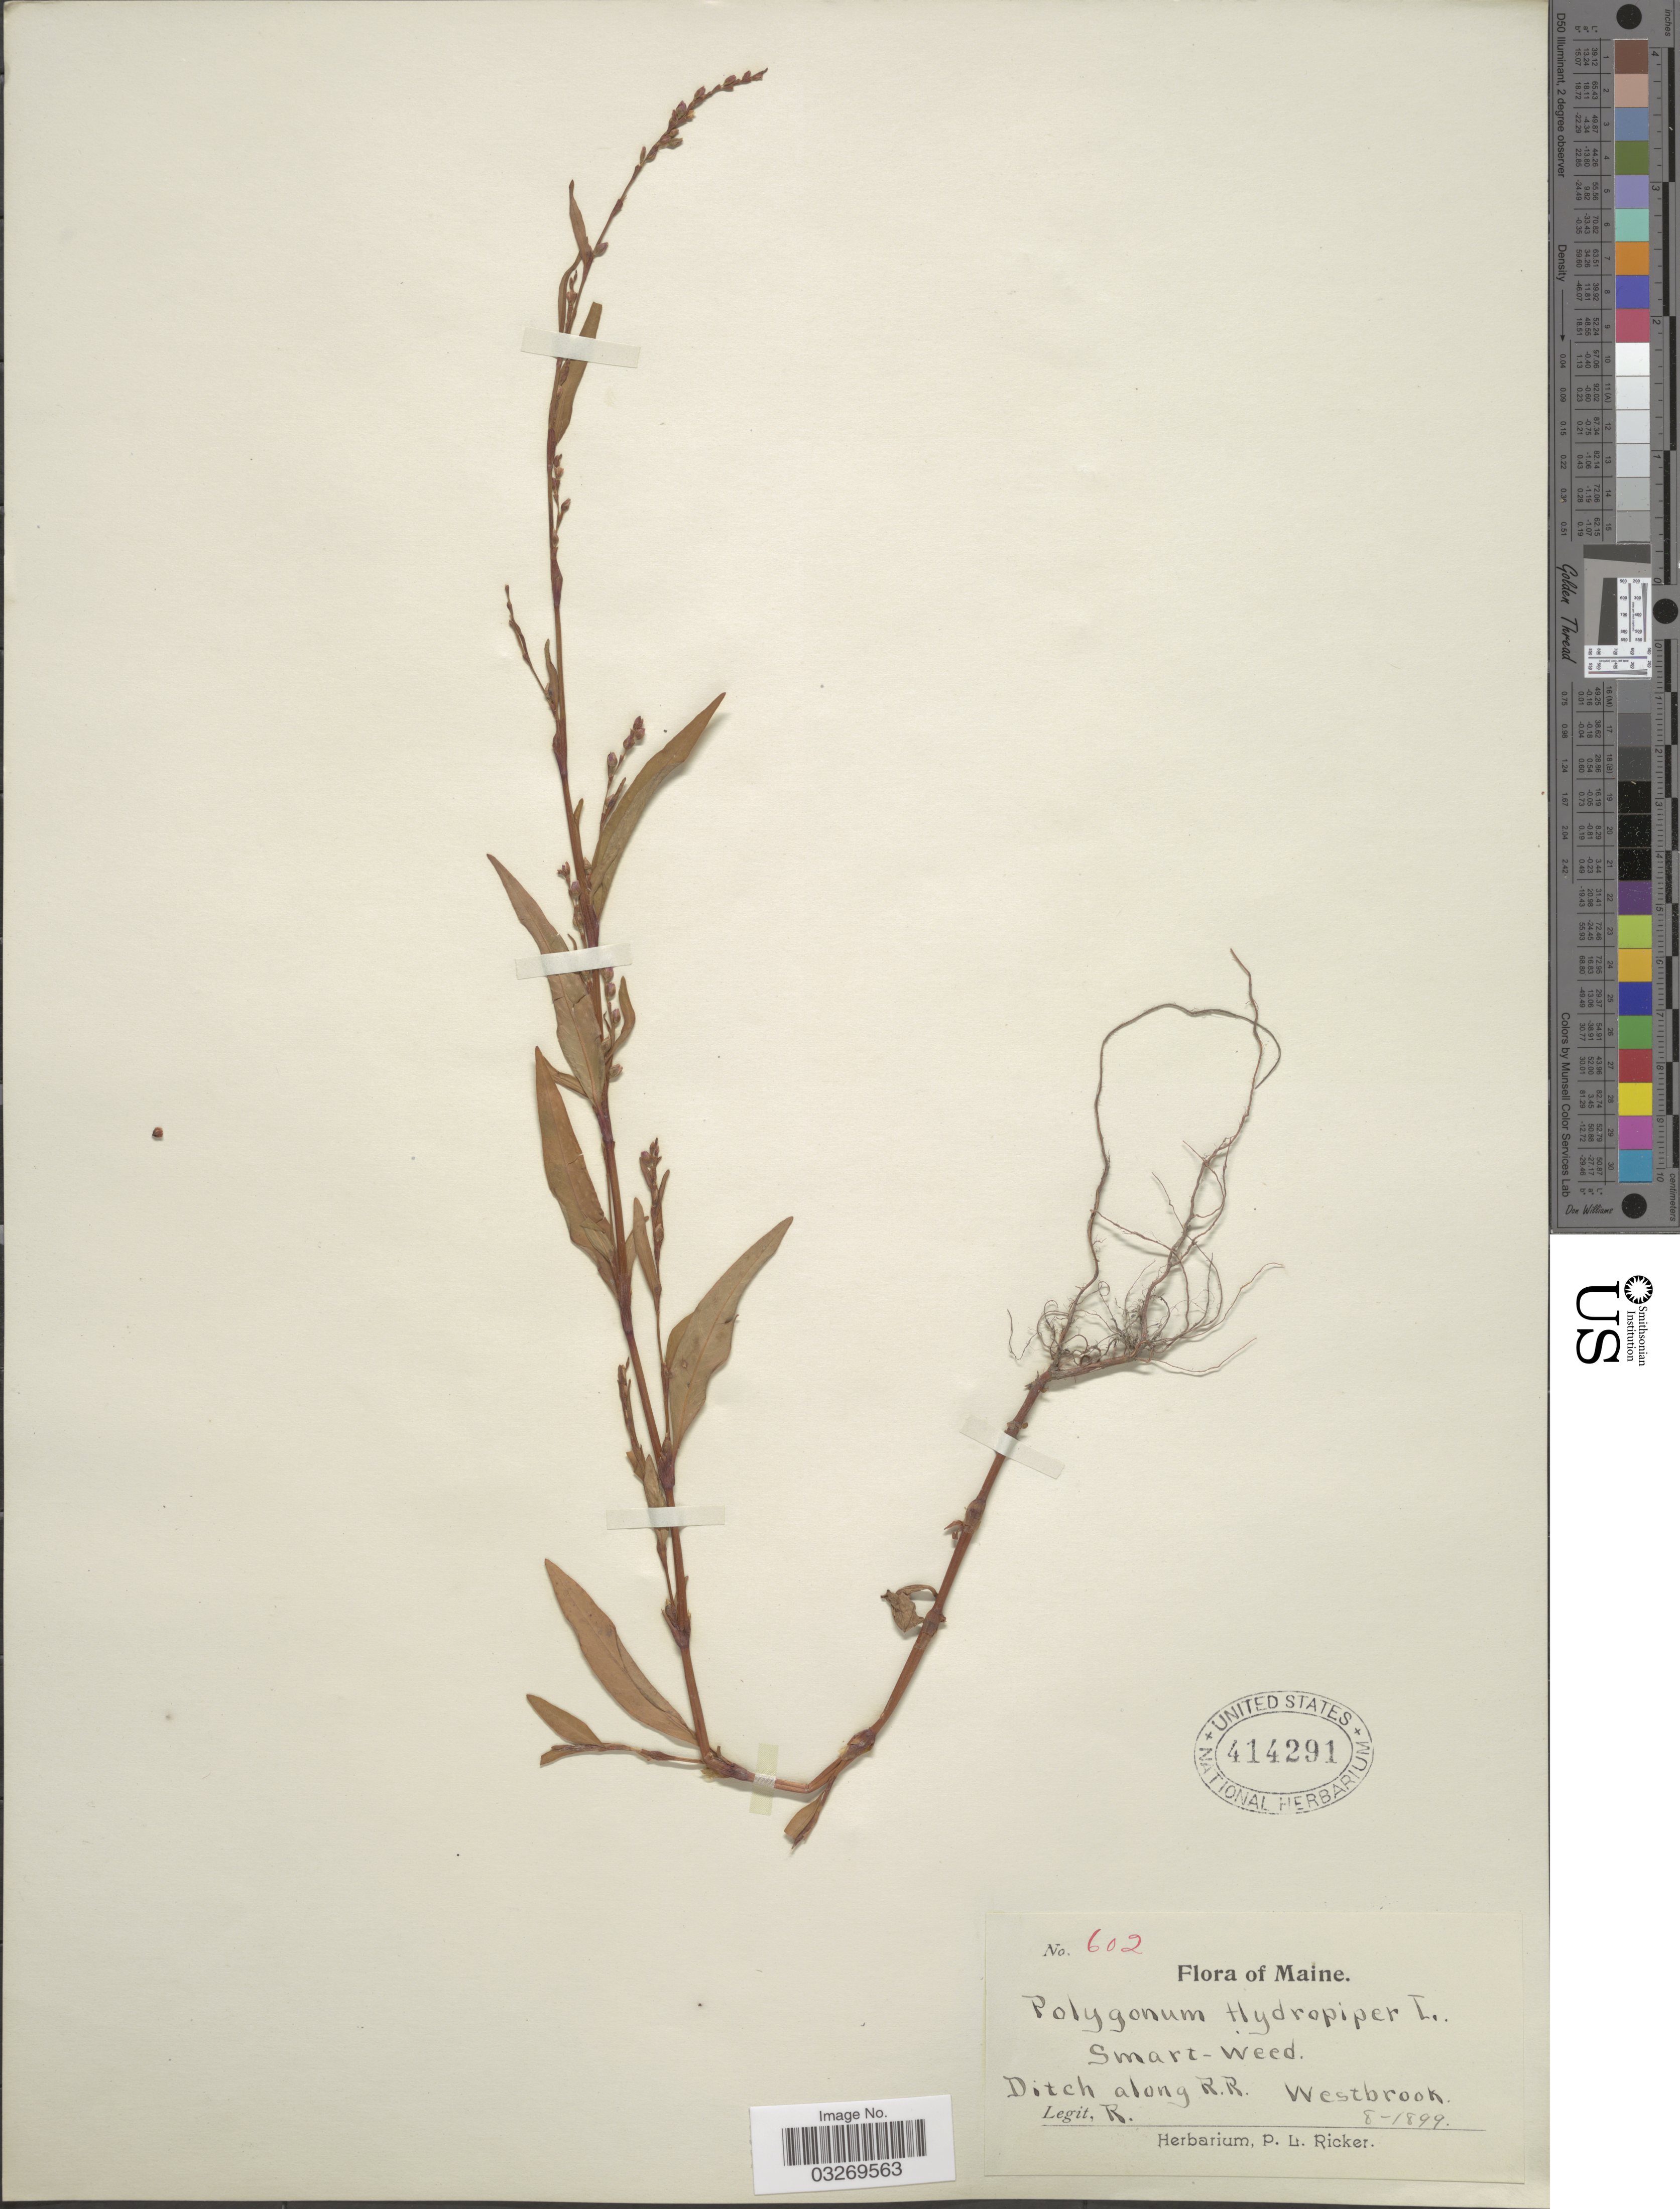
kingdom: Plantae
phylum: Tracheophyta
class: Magnoliopsida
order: Caryophyllales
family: Polygonaceae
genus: Persicaria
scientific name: Persicaria hydropiper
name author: (L.) Delarbre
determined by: Atha, D. E.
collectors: P. Ricker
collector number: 602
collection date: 1899-08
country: United States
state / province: Maine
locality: Ditch along R. R. Westbrook.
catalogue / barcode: US 414291